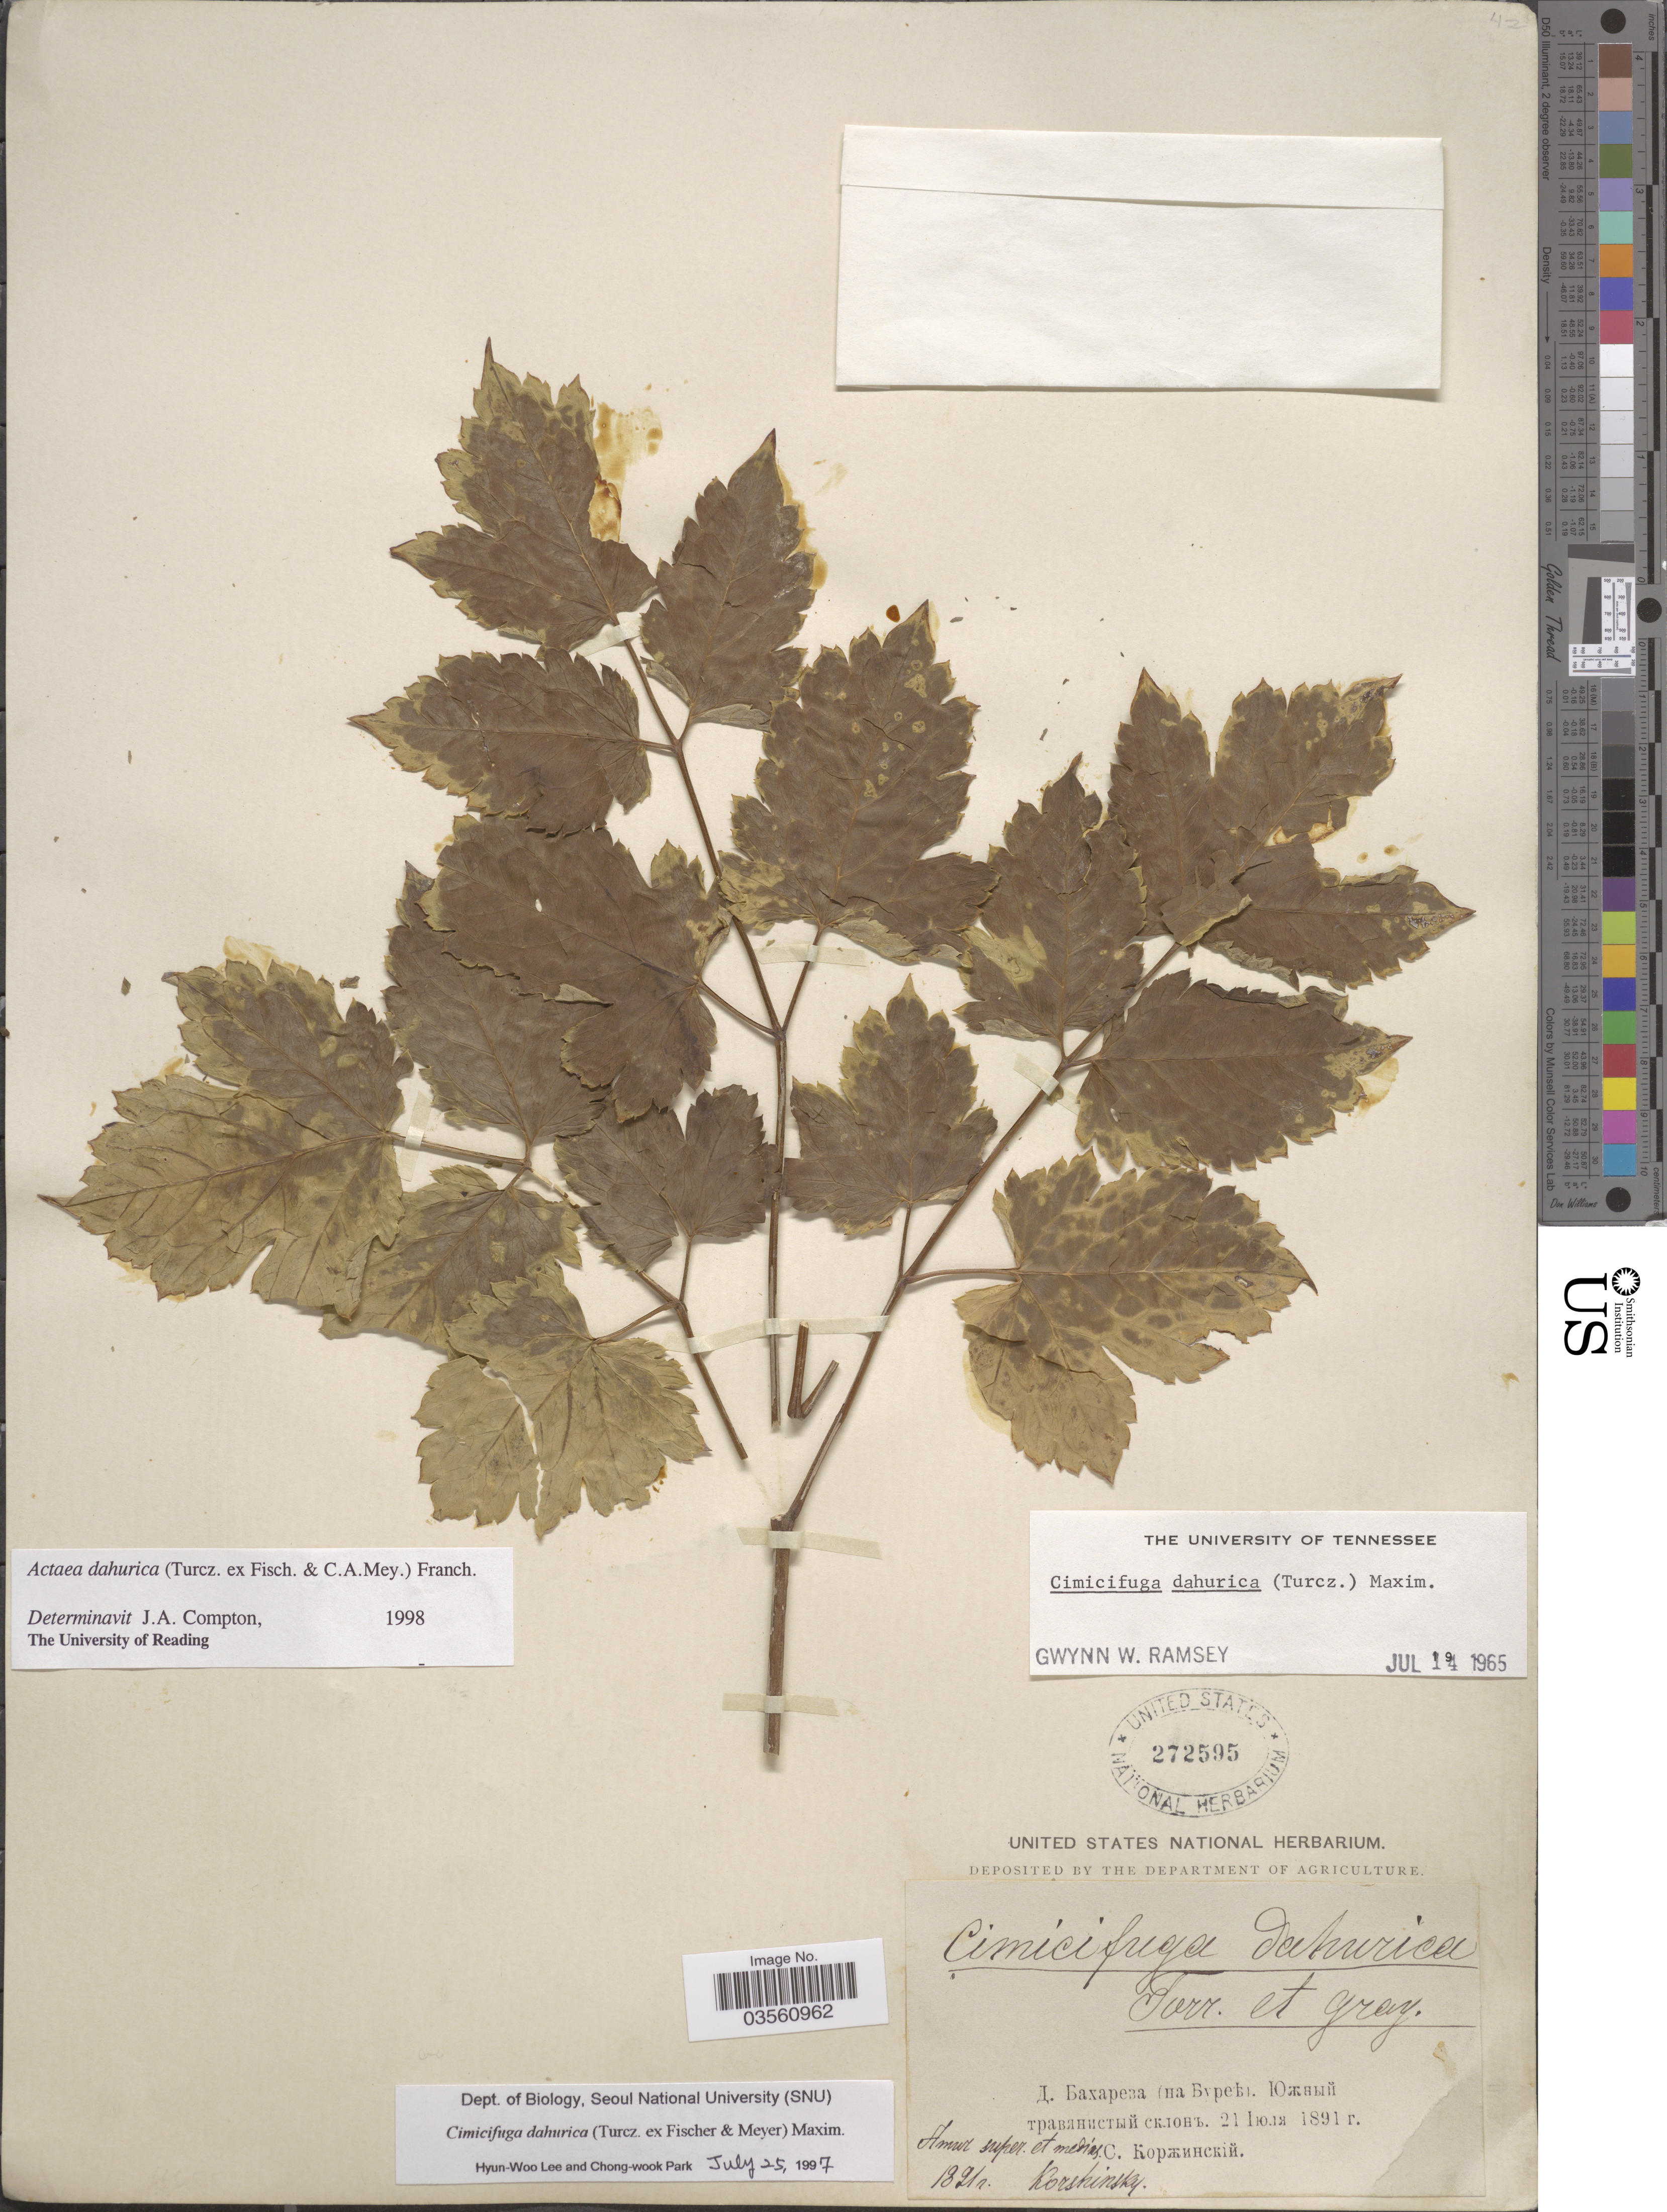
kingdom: Plantae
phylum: Tracheophyta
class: Magnoliopsida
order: Ranunculales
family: Ranunculaceae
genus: Actaea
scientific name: Actaea dahurica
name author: (Turcz. ex Fisch. & C.A. Mey.) Franch.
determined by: Compton, J. A.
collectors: Korshinsky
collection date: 1821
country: Russian Federation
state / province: Amur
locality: X. Amur super. et medias.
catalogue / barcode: US 272595